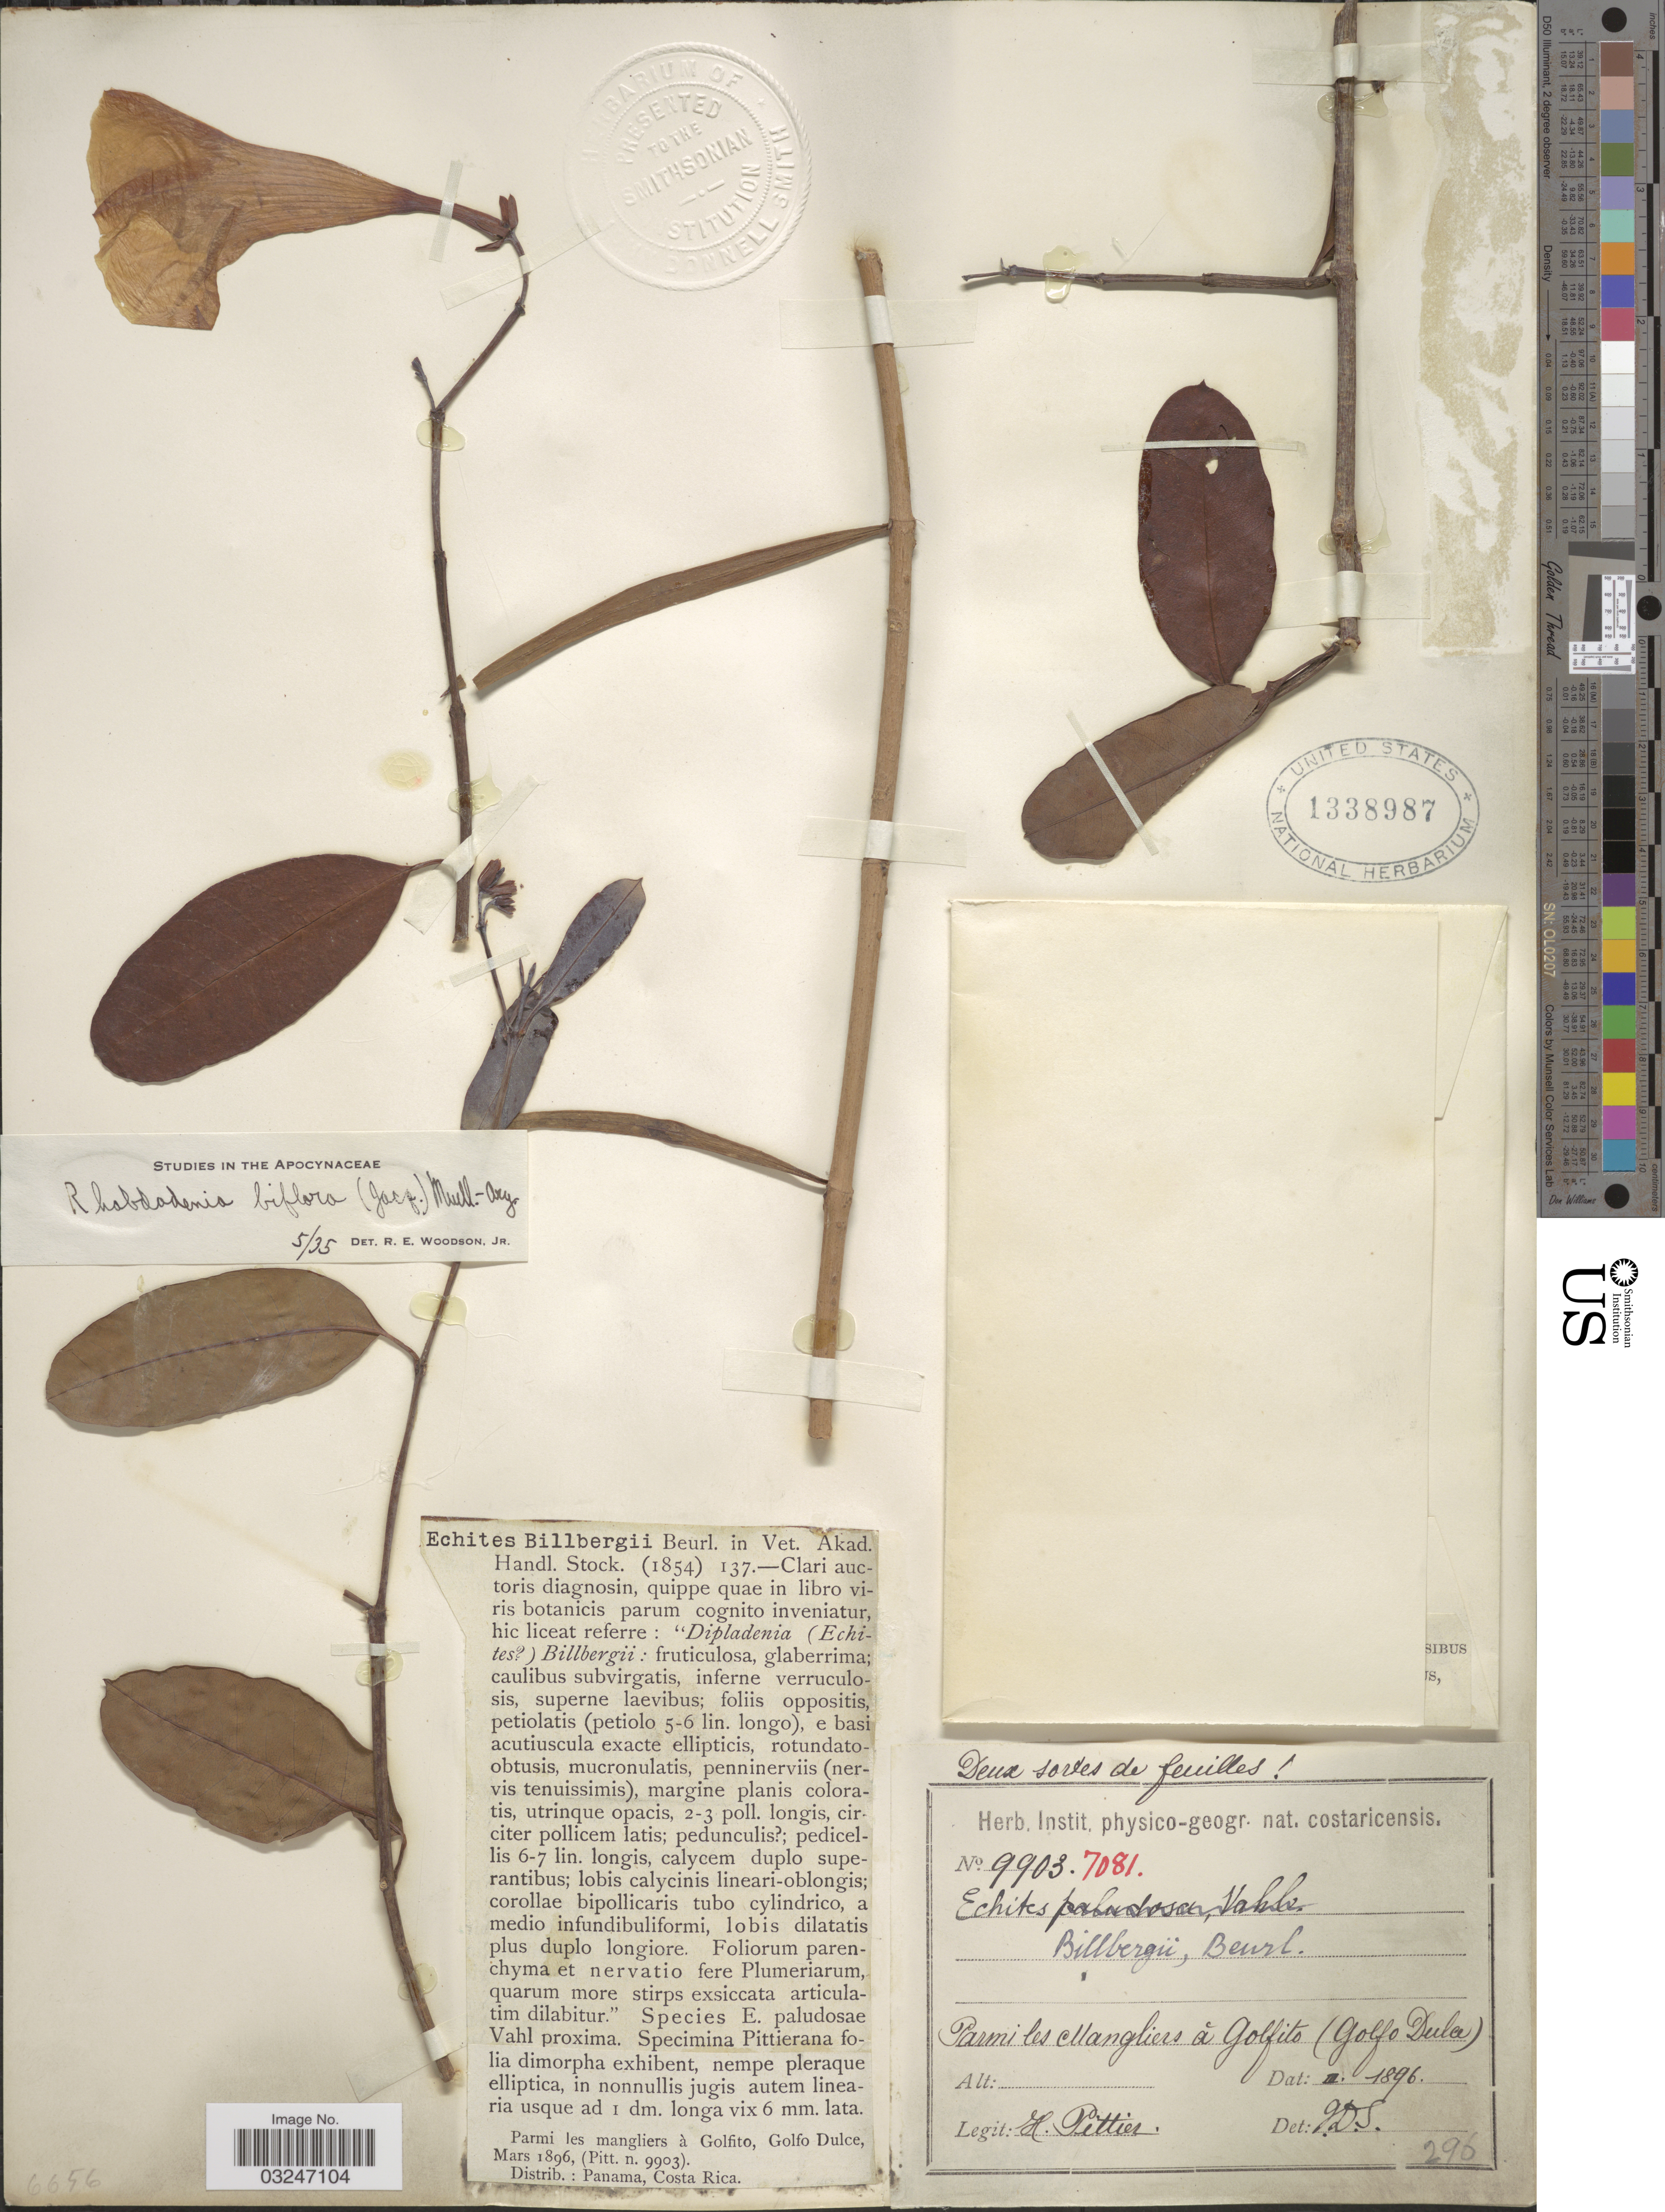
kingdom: Plantae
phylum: Tracheophyta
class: Magnoliopsida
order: Gentianales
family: Apocynaceae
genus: Rhabdadenia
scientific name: Rhabdadenia paludosa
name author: (Vahl) Miers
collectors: H. F. Pittier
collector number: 9903/7081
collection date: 1896-03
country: Costa Rica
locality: Parmi les Mangliers á Golfito (Golfo Dulce).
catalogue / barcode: US 1338987